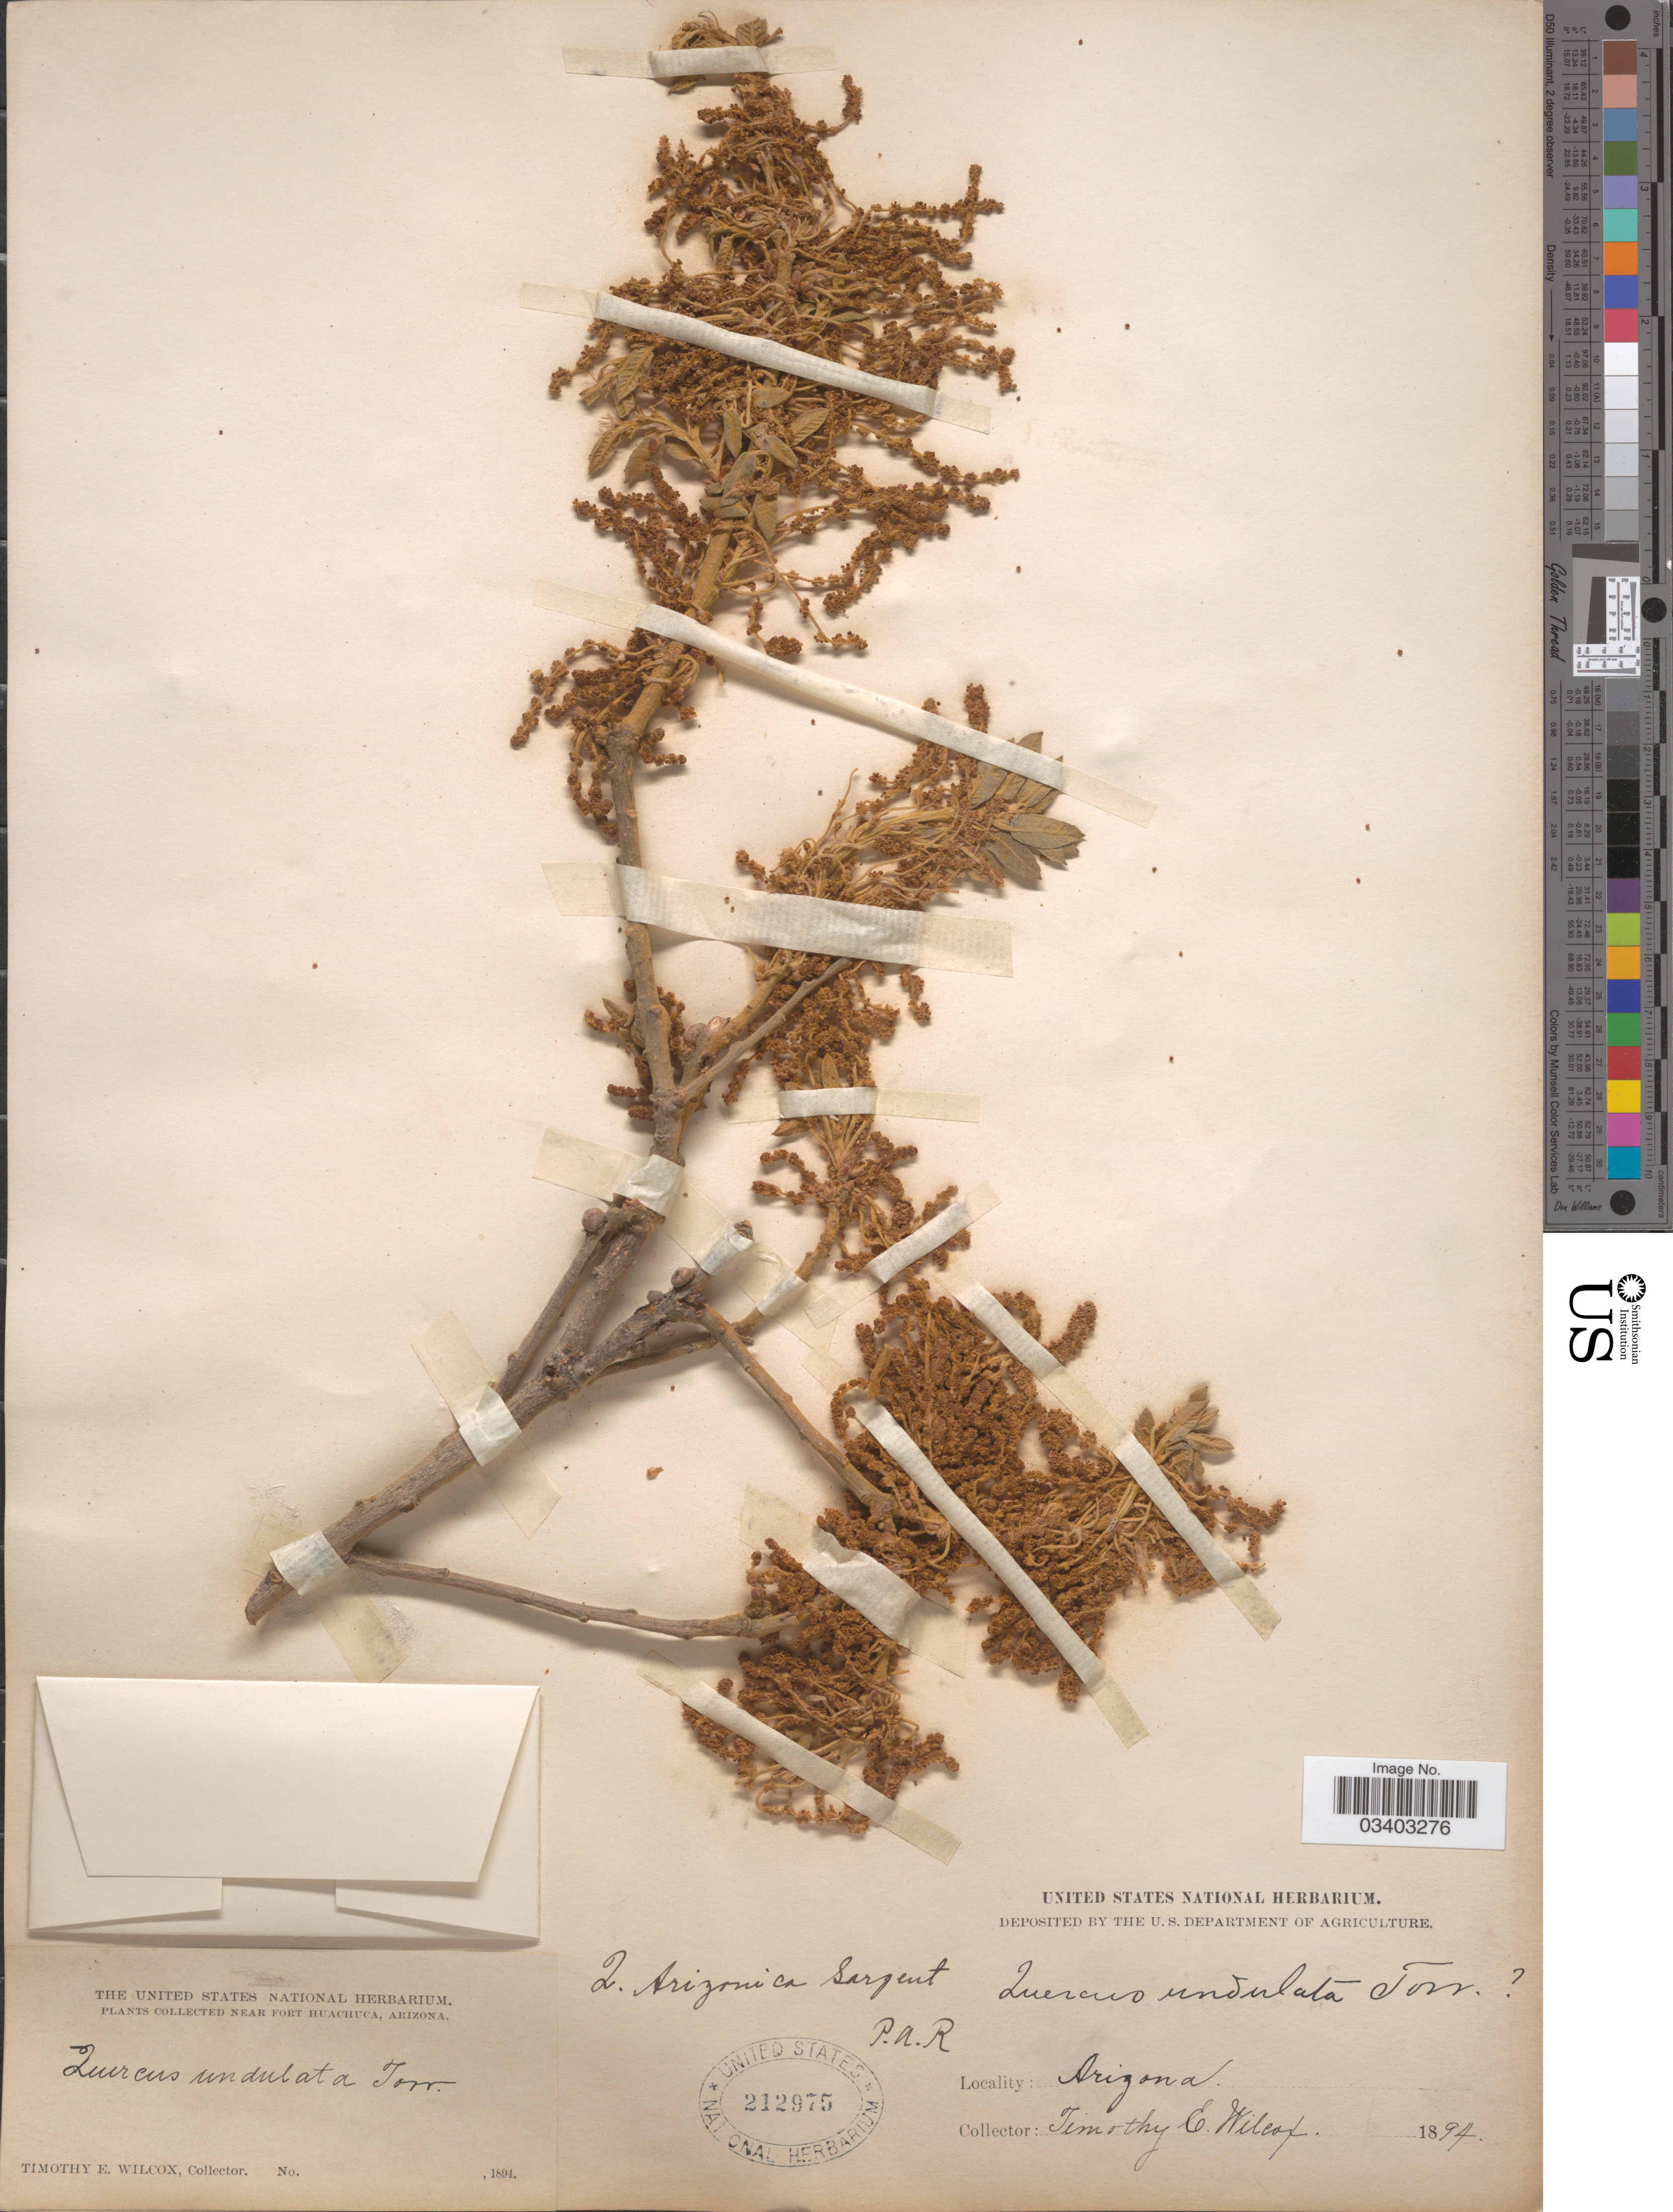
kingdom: Plantae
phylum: Tracheophyta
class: Magnoliopsida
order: Fagales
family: Fagaceae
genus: Quercus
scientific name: Quercus arizonica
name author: Sarg.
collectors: T. E. Wilcox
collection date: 1894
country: United States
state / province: Arizona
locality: Near Fort Huachuca.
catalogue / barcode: US 212975